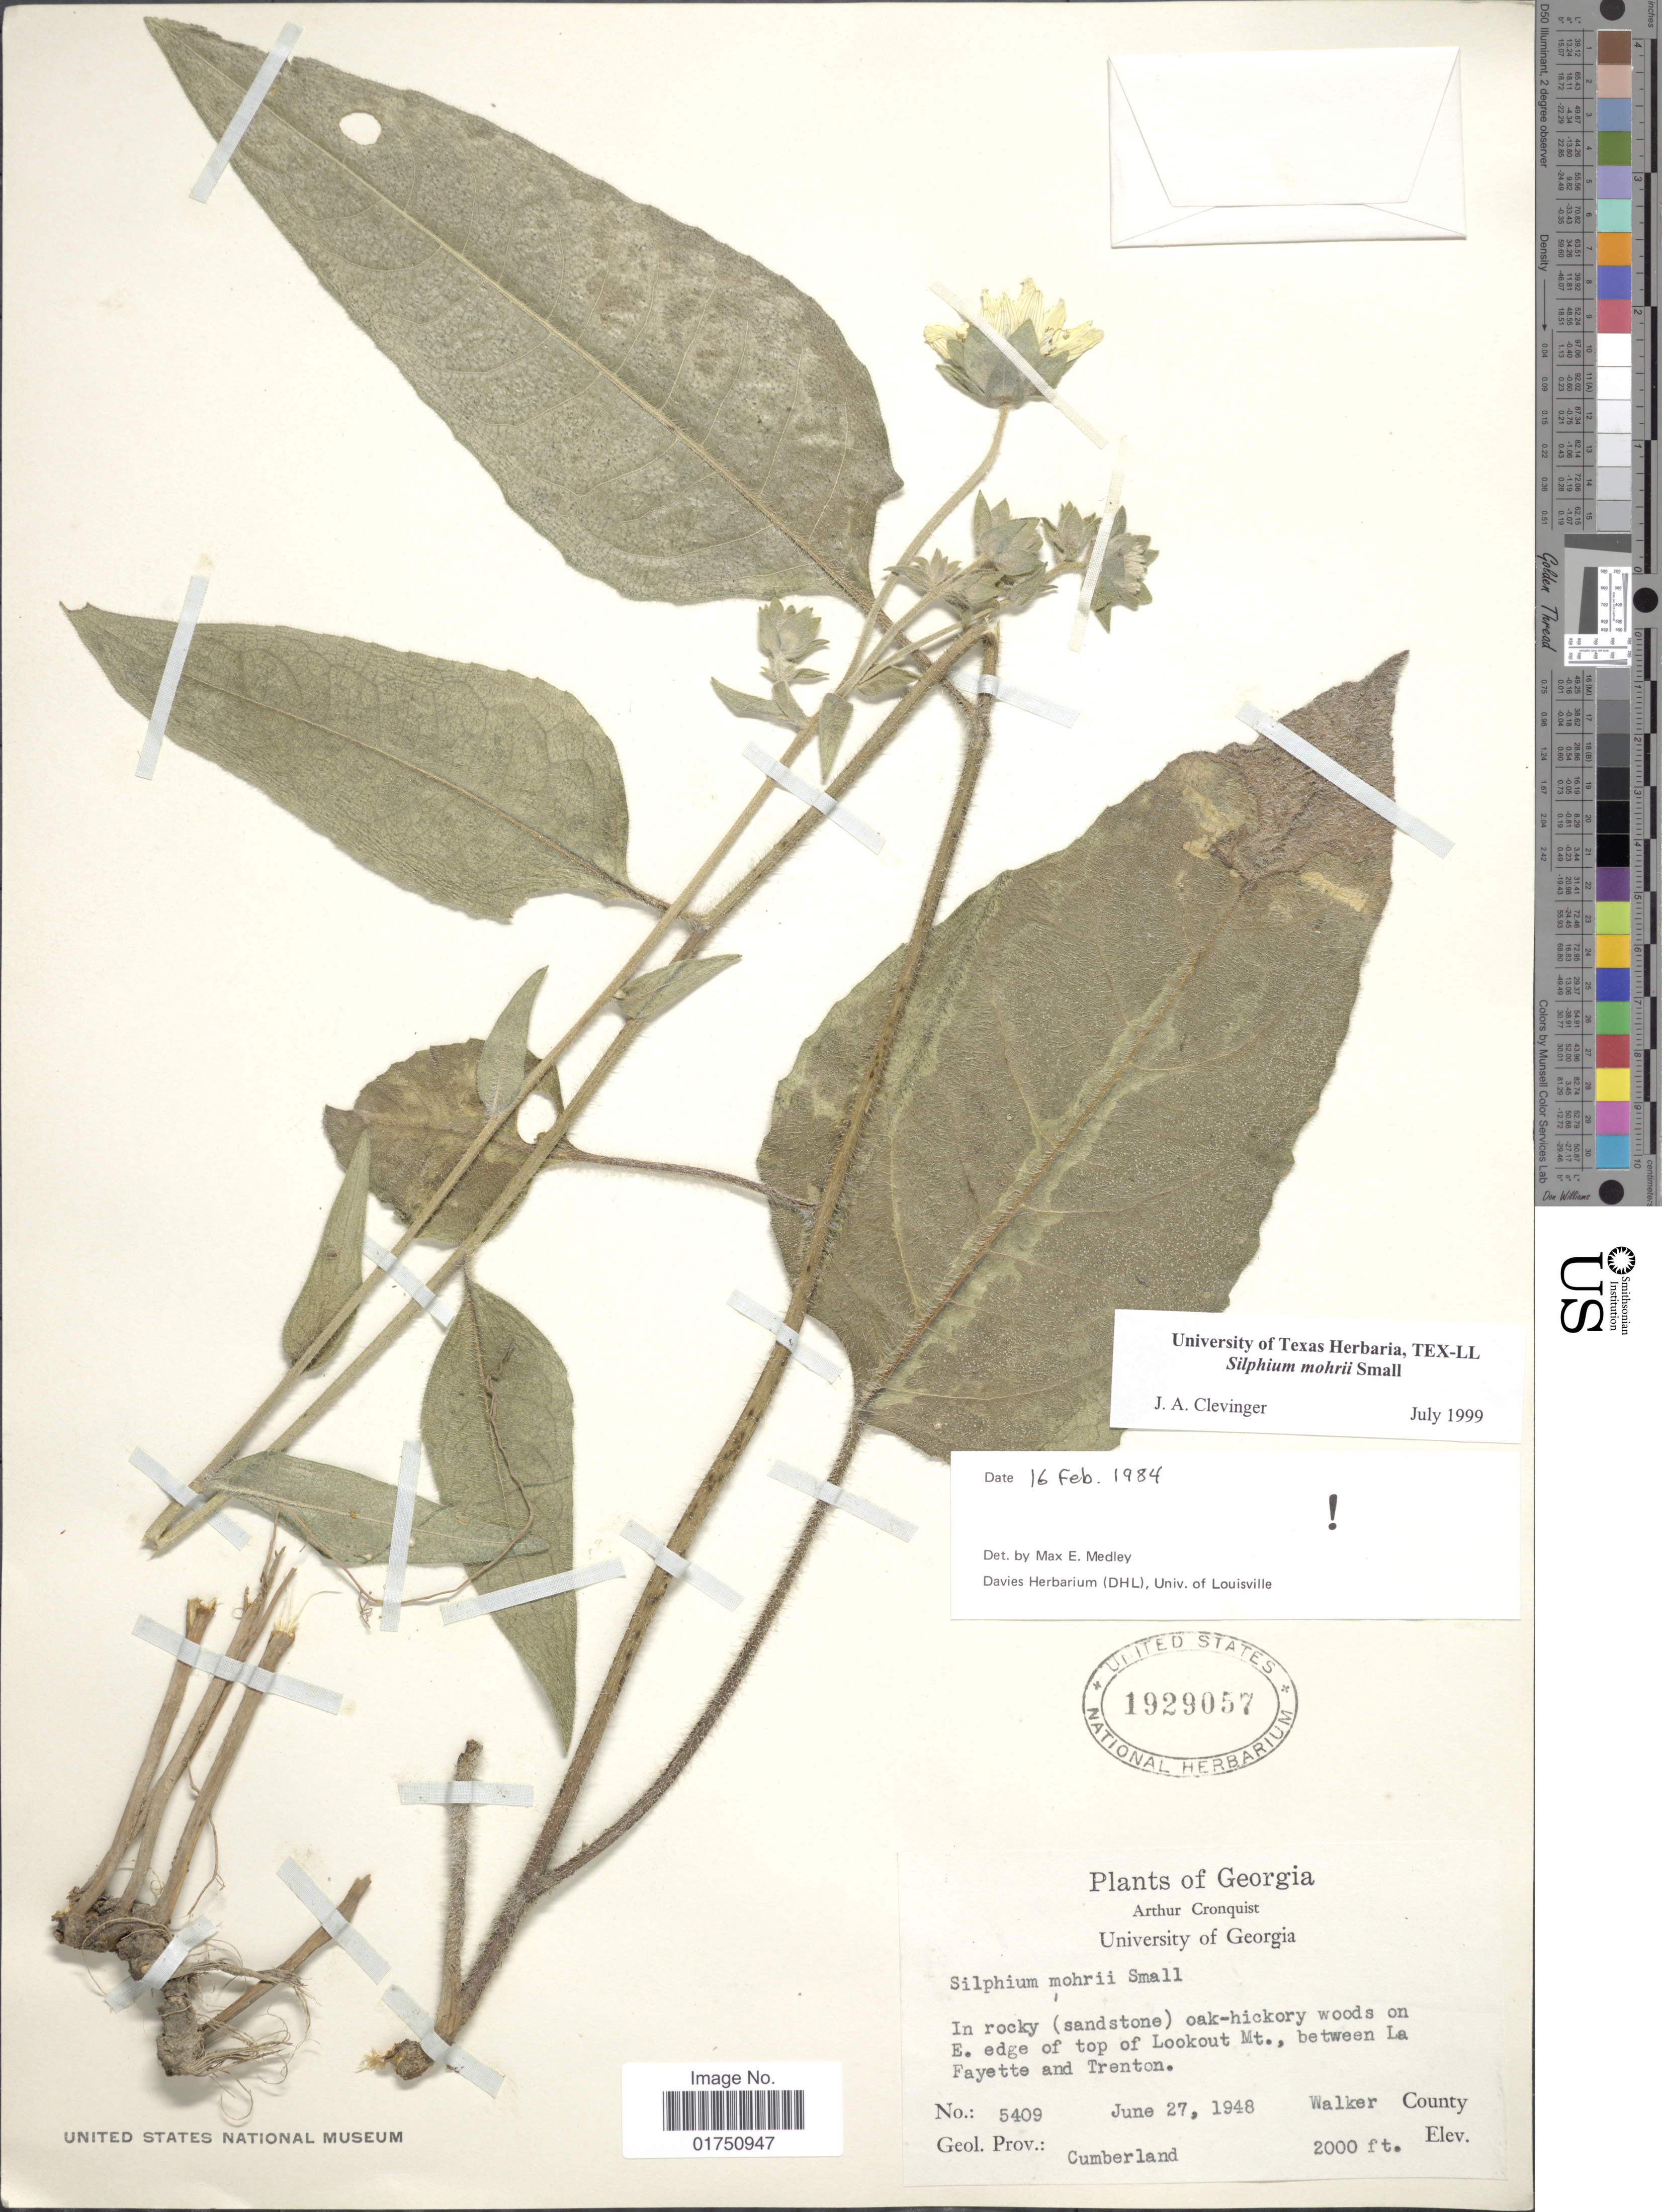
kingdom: Plantae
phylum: Tracheophyta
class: Magnoliopsida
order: Asterales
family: Asteraceae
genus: Silphium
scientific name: Silphium mohrii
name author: Small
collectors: A. J. Cronquist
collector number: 5409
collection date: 1948-06-27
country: United States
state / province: Georgia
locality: In rocky (sandstone) oak-hickory woods on E. edge of top of Lookout Mt., between La Fayette and Trenton. Walker County. Geol. Prov.: Cumberland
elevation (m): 610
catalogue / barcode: US 1929057